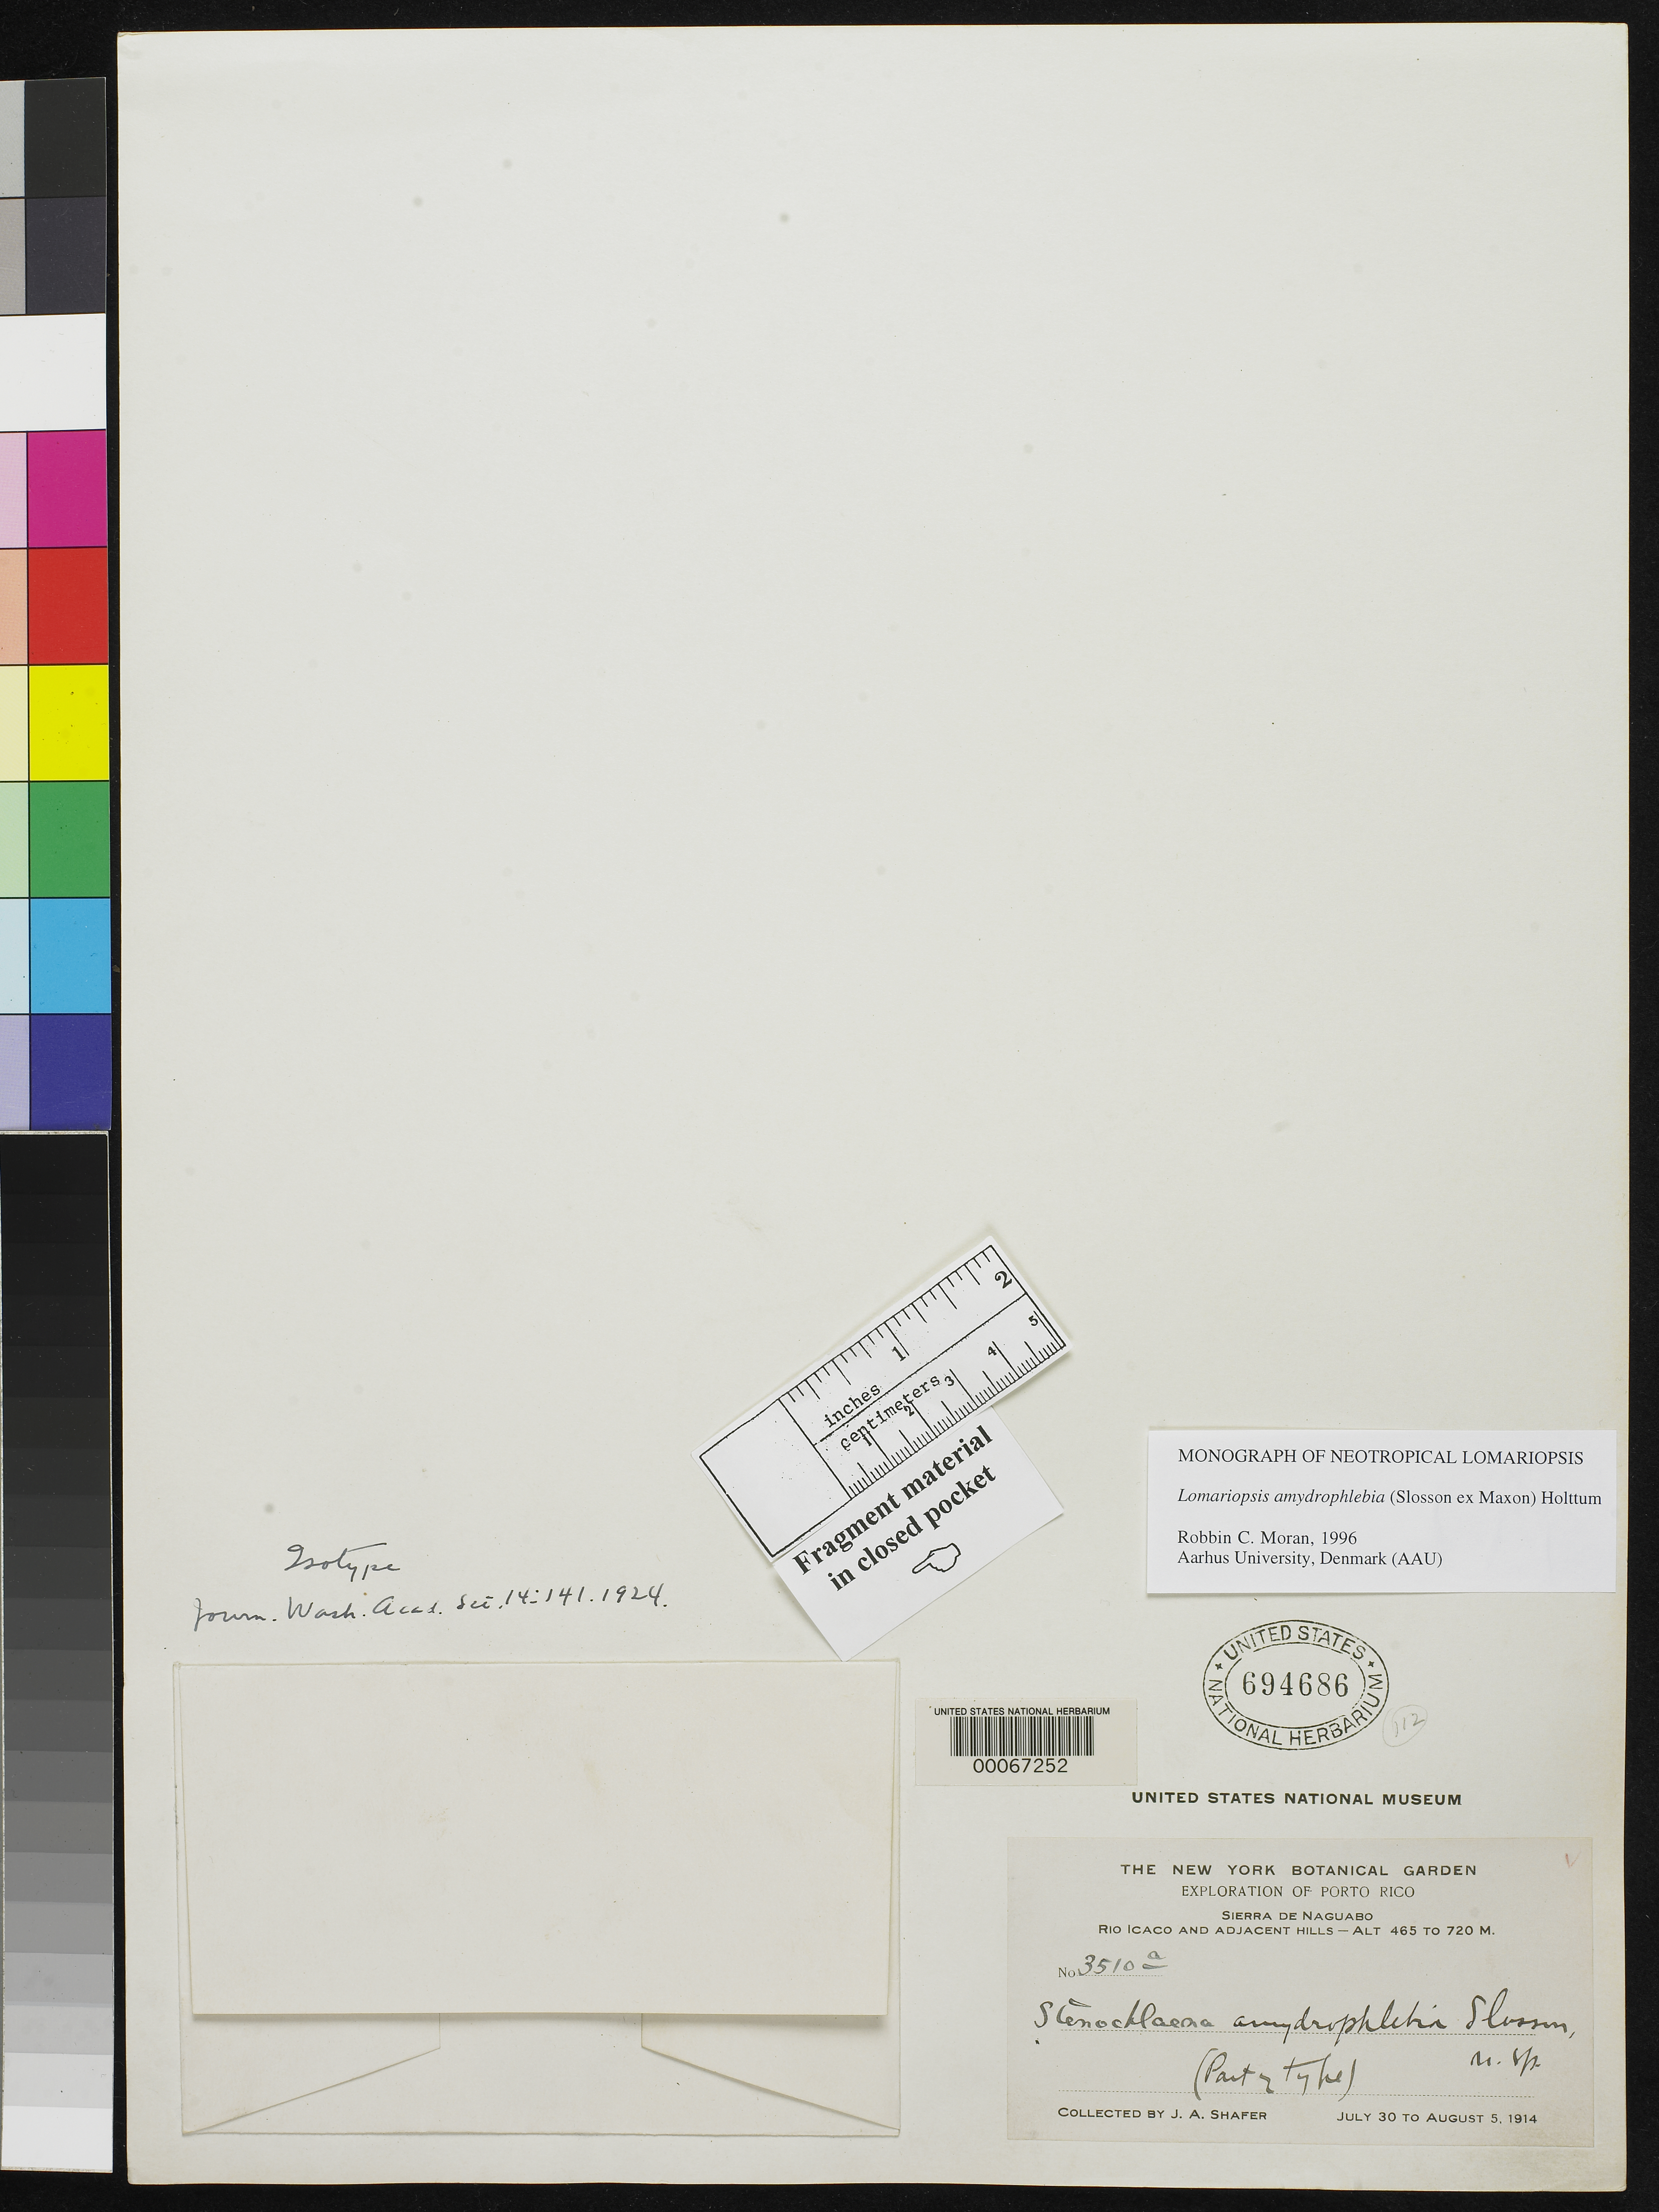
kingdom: Plantae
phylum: Tracheophyta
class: Polypodiopsida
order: Polypodiales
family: Blechnaceae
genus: Stenochlaena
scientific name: Stenochlaena amydrophlebia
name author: Sloss.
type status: Type Collection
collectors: J. A. Shafer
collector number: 3510a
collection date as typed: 30 Jul 1914 to 05 Aug 1914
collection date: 1914-07-30/1914-08-05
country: Puerto Rico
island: Greater Antilles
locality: Sierra de Naguabo, Rio Icaco & adjacent hills.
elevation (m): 465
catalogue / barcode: US 694686